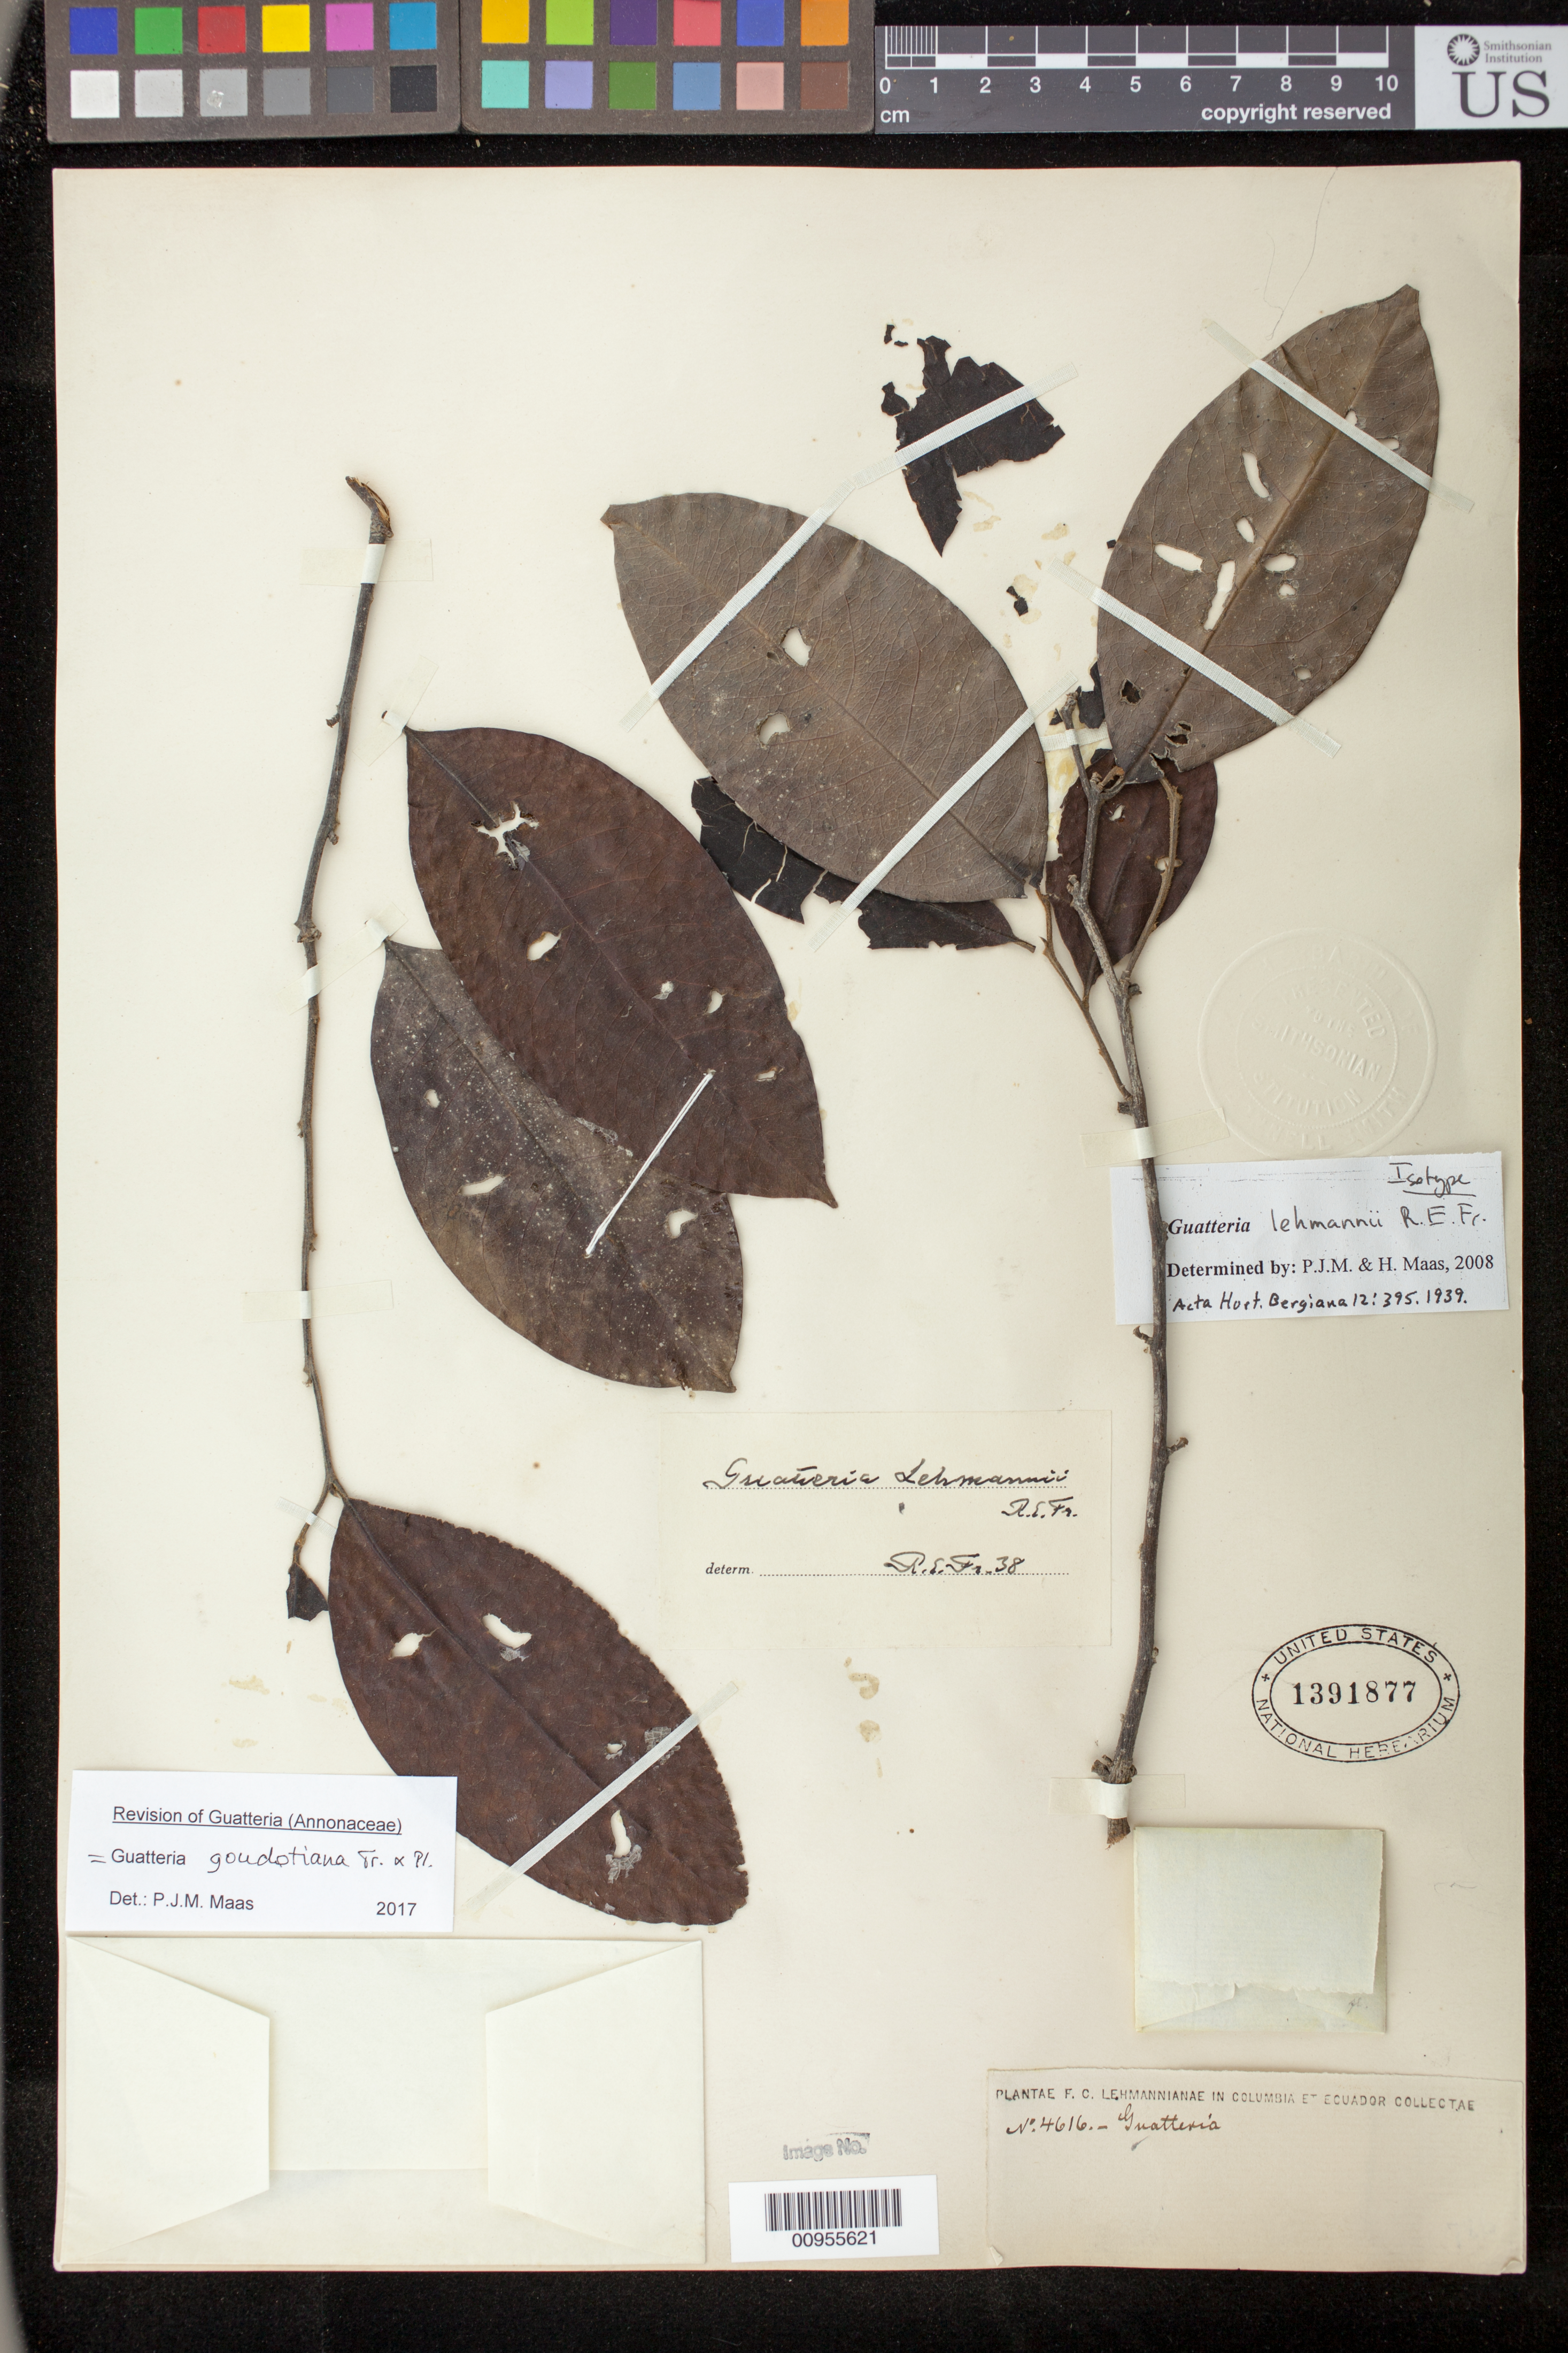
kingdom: Plantae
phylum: Tracheophyta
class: Magnoliopsida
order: Magnoliales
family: Annonaceae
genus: Guatteria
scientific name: Guatteria lehmannii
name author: R.E. Fr.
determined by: Maas van de Kamer, H.; Maas, P. J.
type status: Isotype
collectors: F. C. Lehmann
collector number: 4616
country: Colombia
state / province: Antioquia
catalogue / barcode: US 1391877